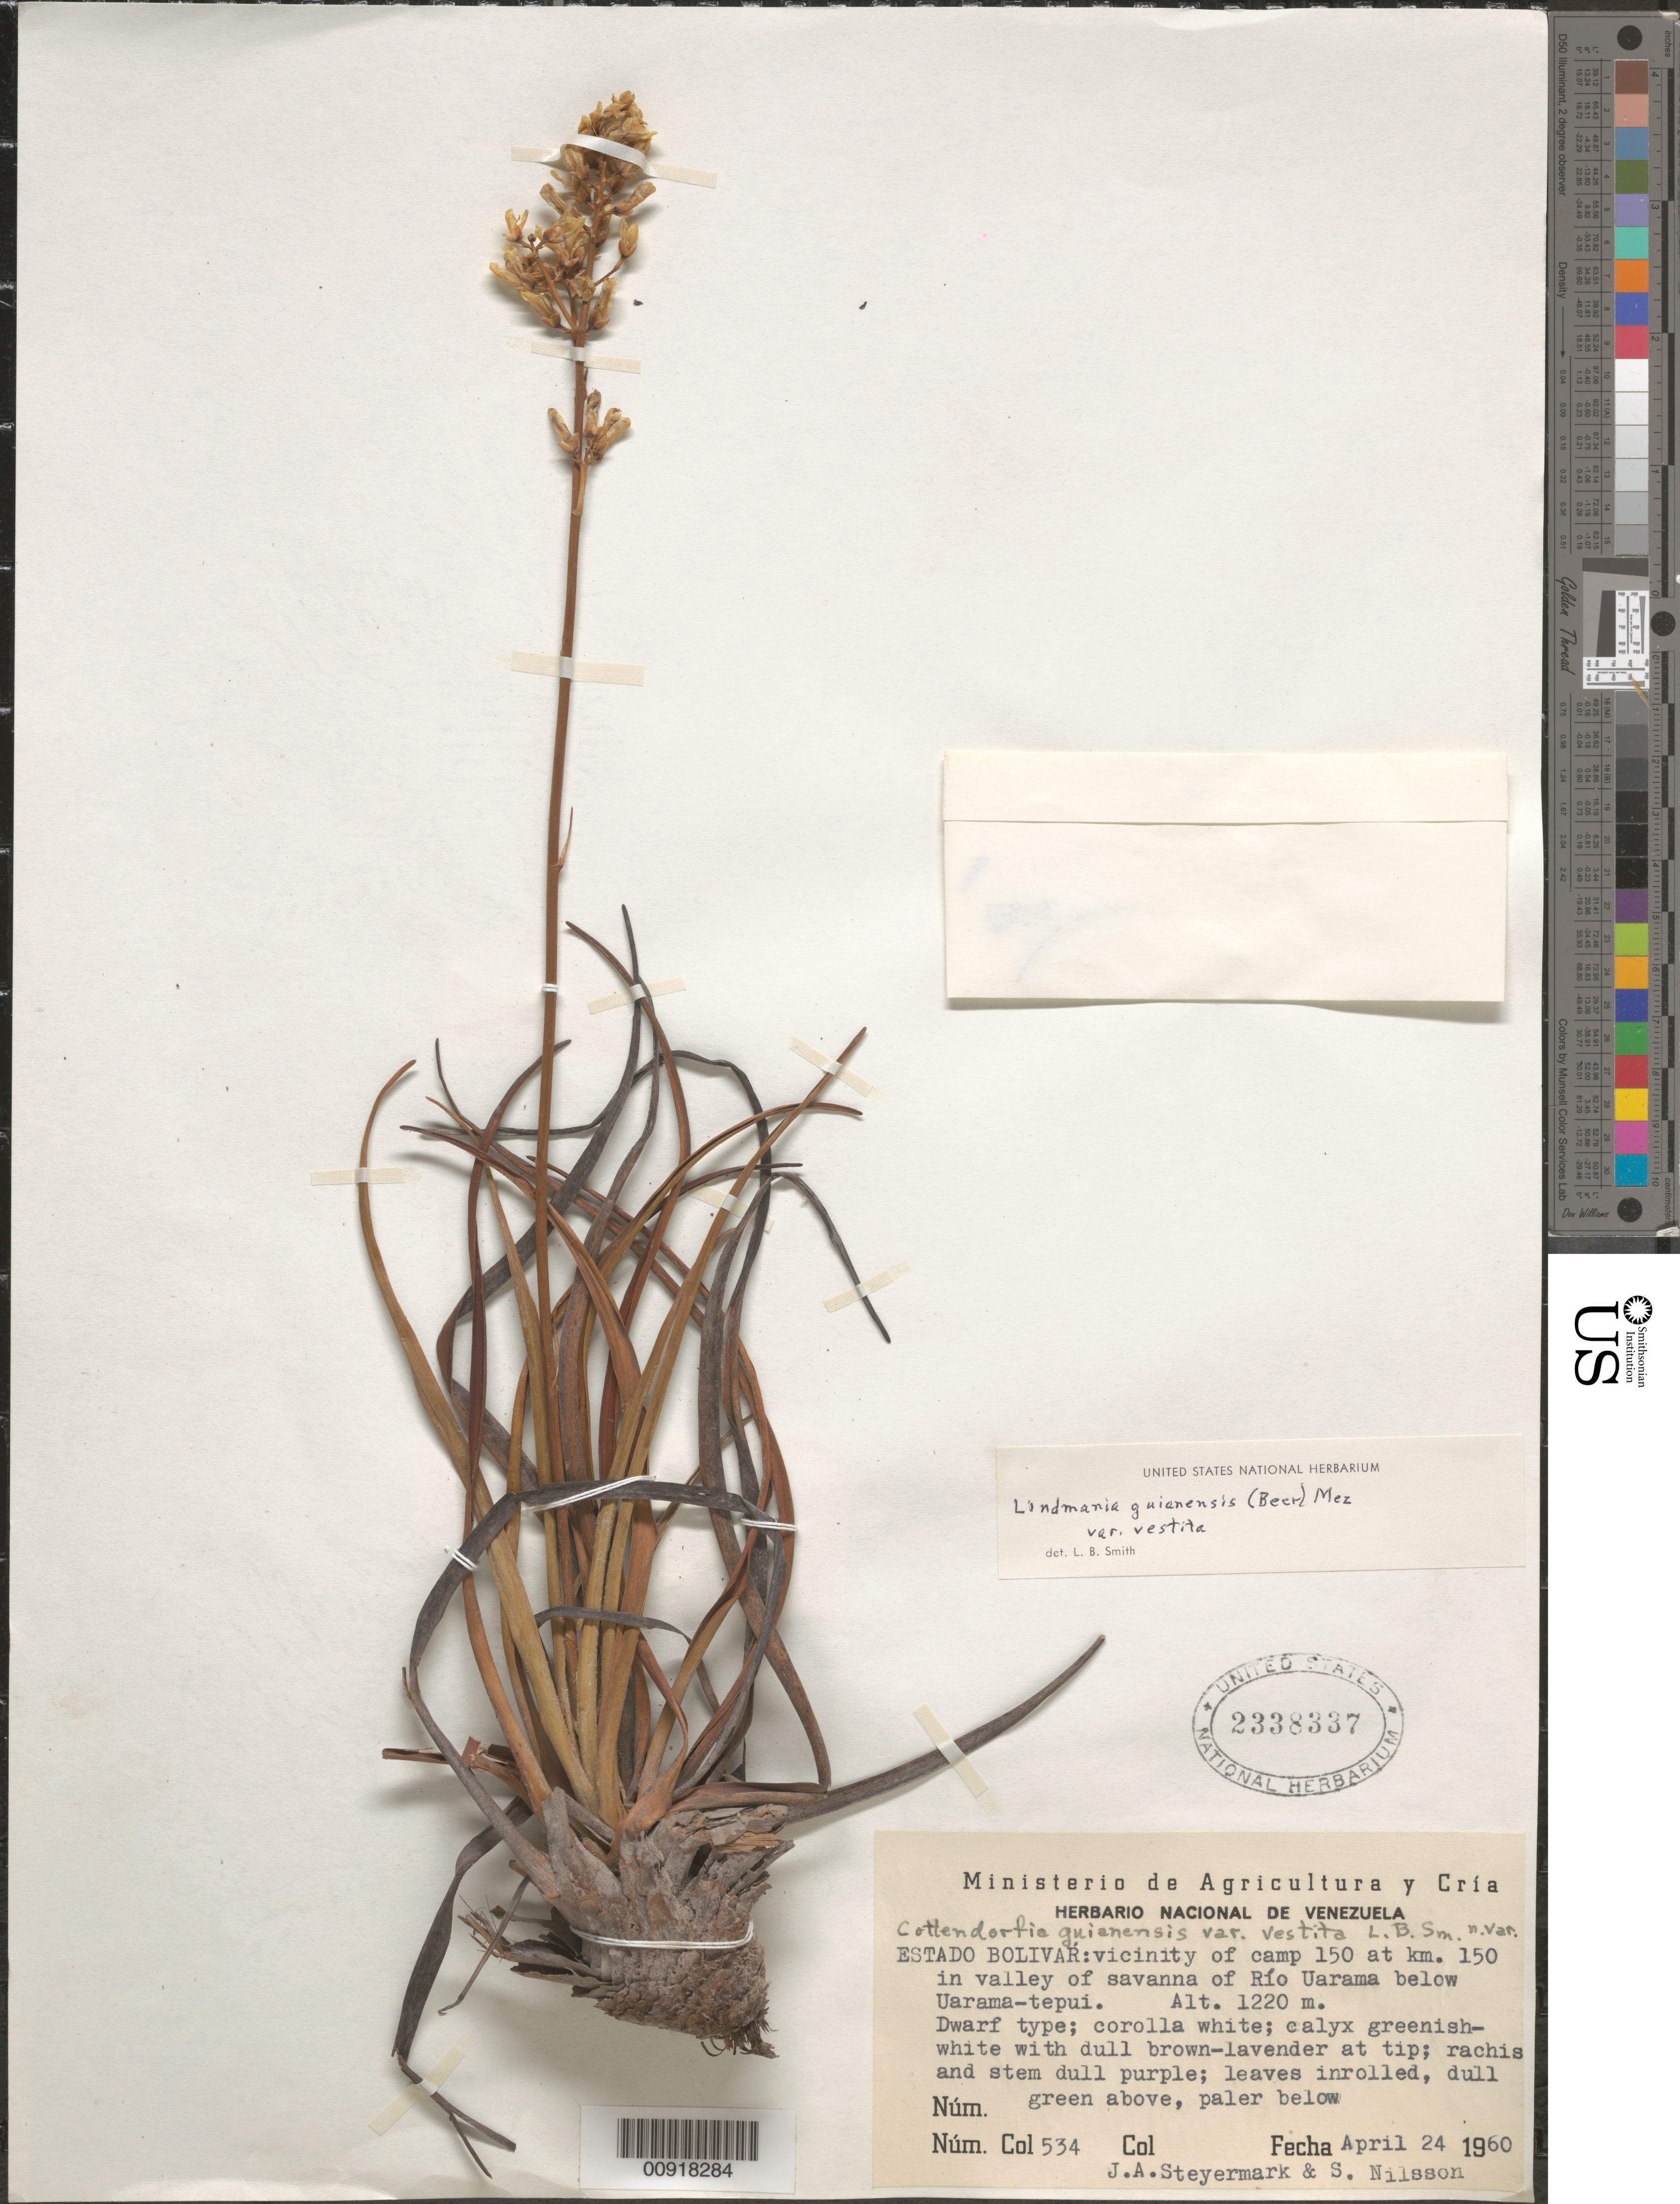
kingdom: Plantae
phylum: Tracheophyta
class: Liliopsida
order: Poales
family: Bromeliaceae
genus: Lindmania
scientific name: Lindmania guianensis var. vestita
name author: (L.B. Sm.) L.B. Sm.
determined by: Smith, Lyman B., (US), NMNH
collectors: J. Steyermark & S. Nilsson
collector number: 60 534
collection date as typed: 24-Apr-60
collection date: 1960-04-24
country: Venezuela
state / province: Bolívar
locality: Río Uarama, below Uarama-tepuí, vic. of camp 150 at km 150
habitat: Valley of savanna of río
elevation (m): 1220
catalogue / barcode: US 2338337